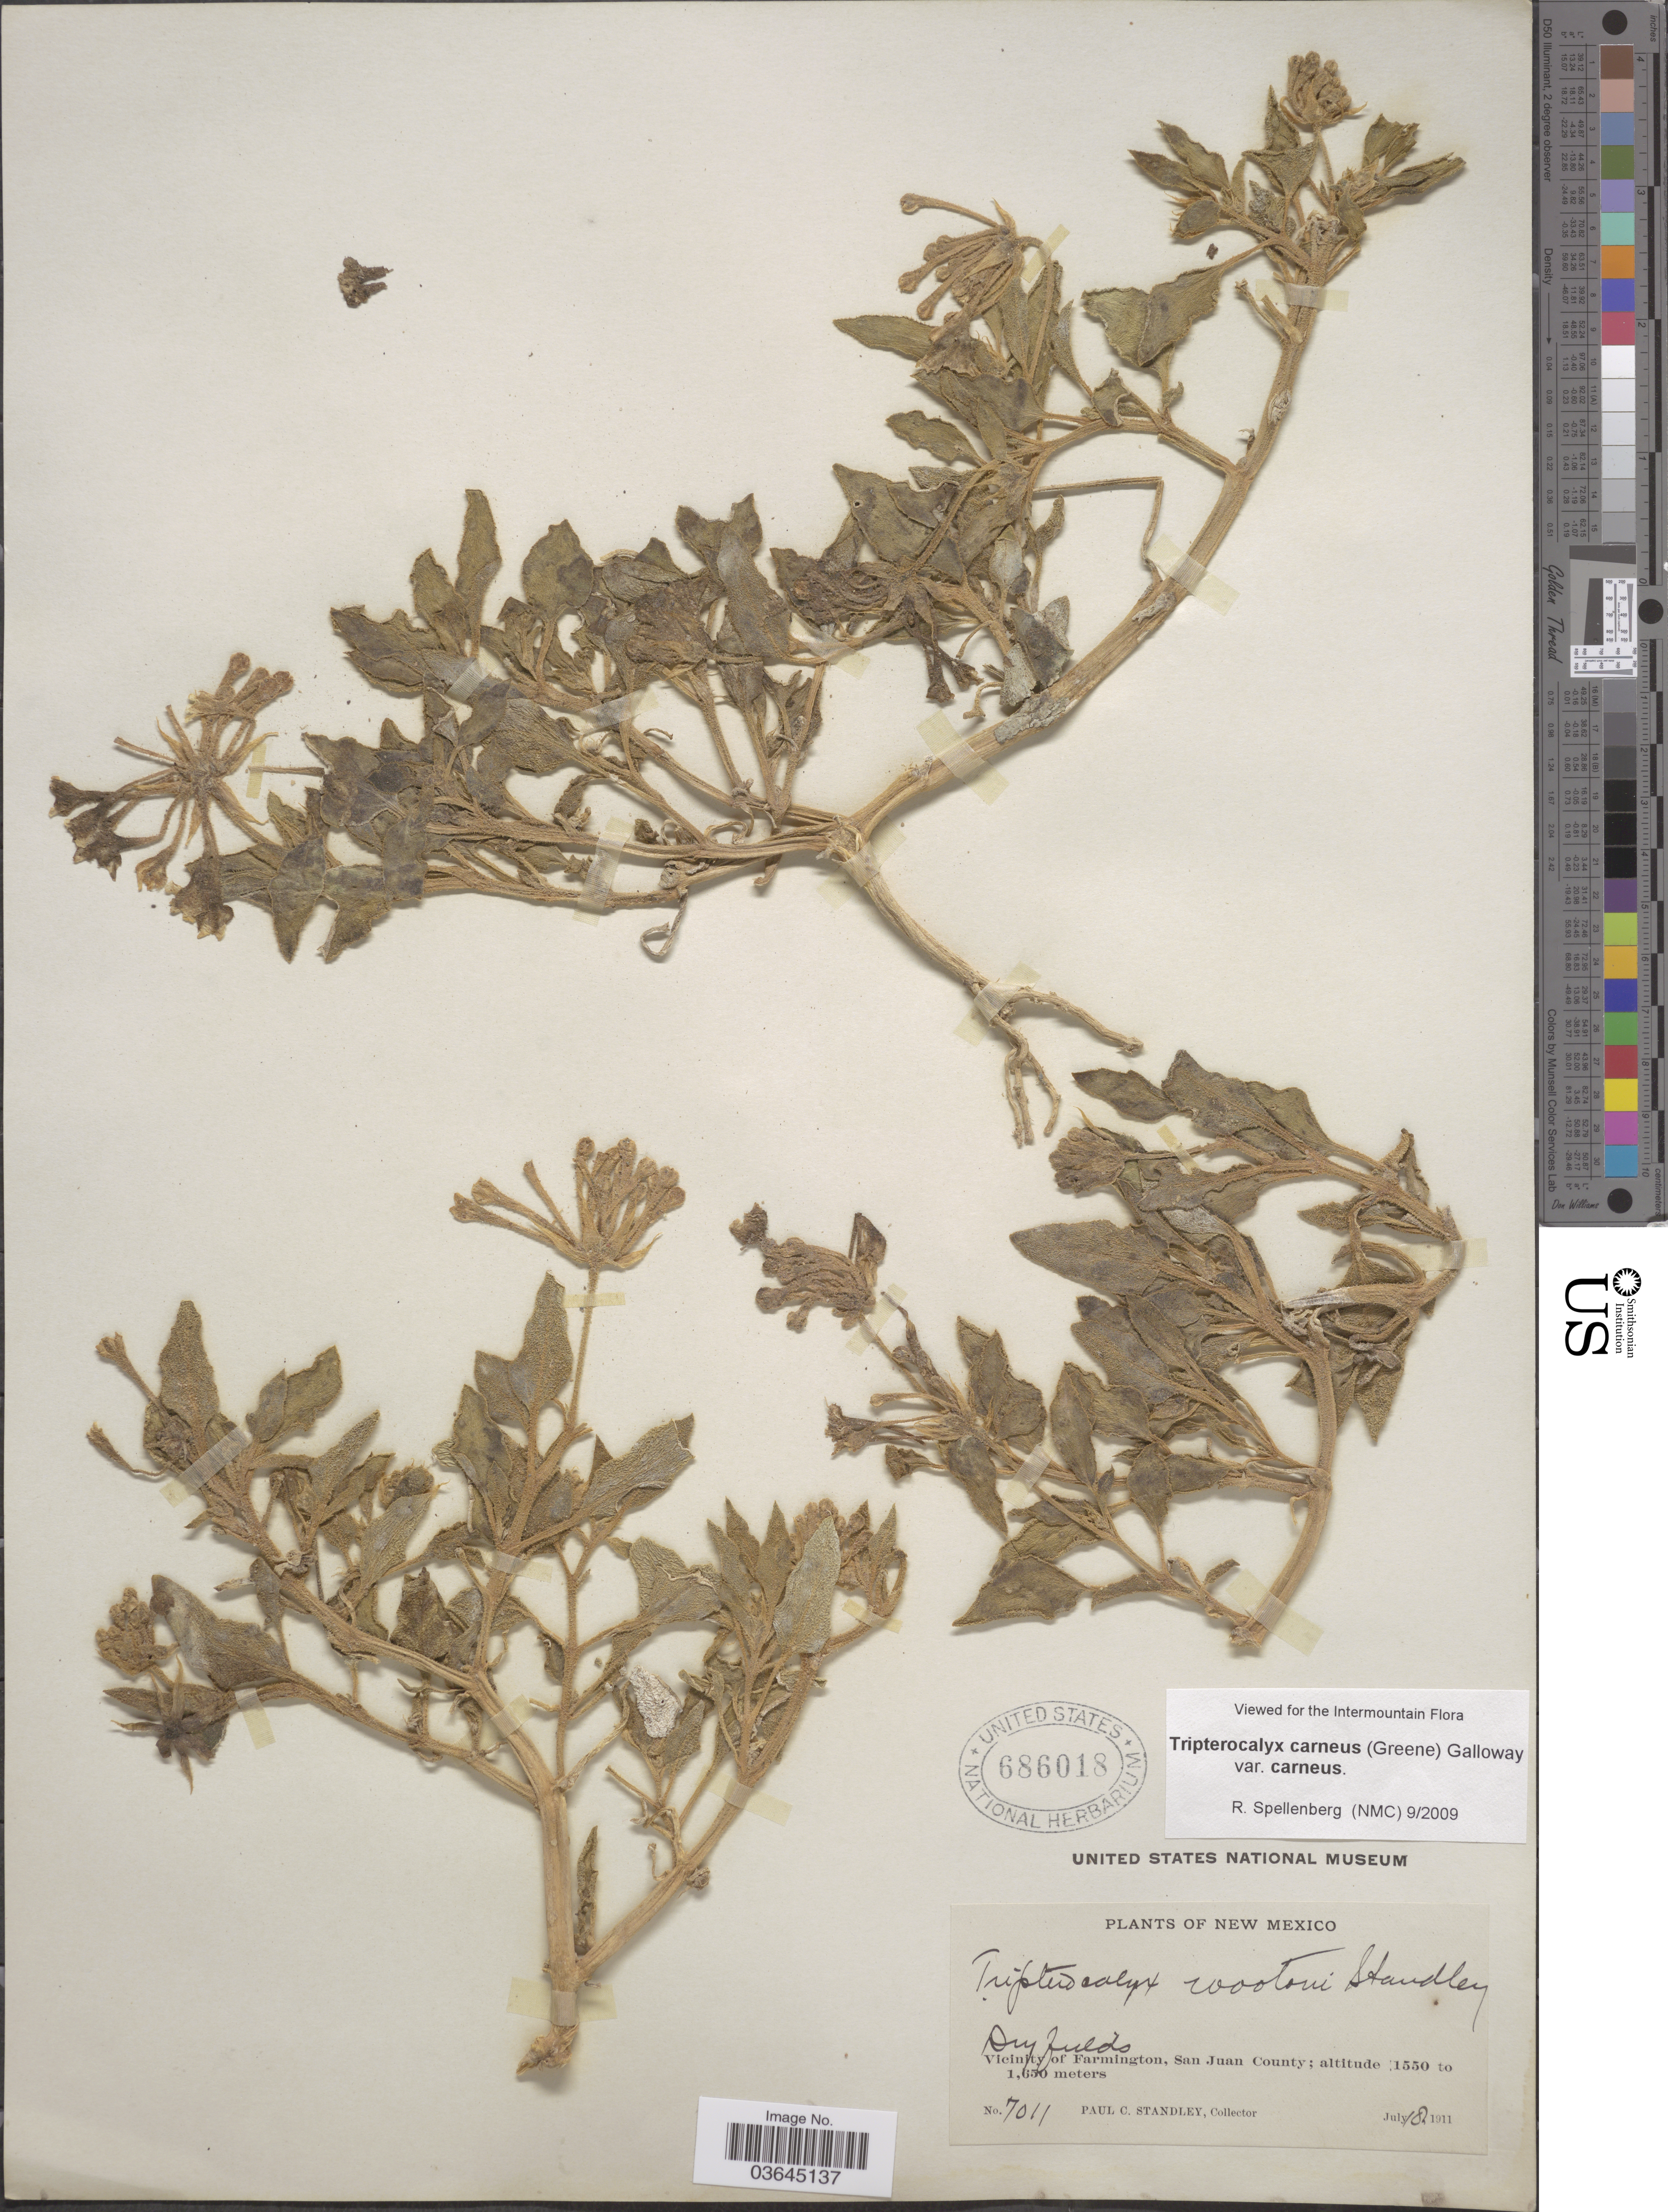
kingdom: Plantae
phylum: Tracheophyta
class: Magnoliopsida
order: Caryophyllales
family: Nyctaginaceae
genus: Tripterocalyx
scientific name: Tripterocalyx carneus var. carneus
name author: (Greene) L.A. Galloway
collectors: P. C. Standley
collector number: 7011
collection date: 1911-07-18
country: United States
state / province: New Mexico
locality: Vicinity of Farmington, San Juan County.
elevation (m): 1550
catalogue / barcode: US 686018